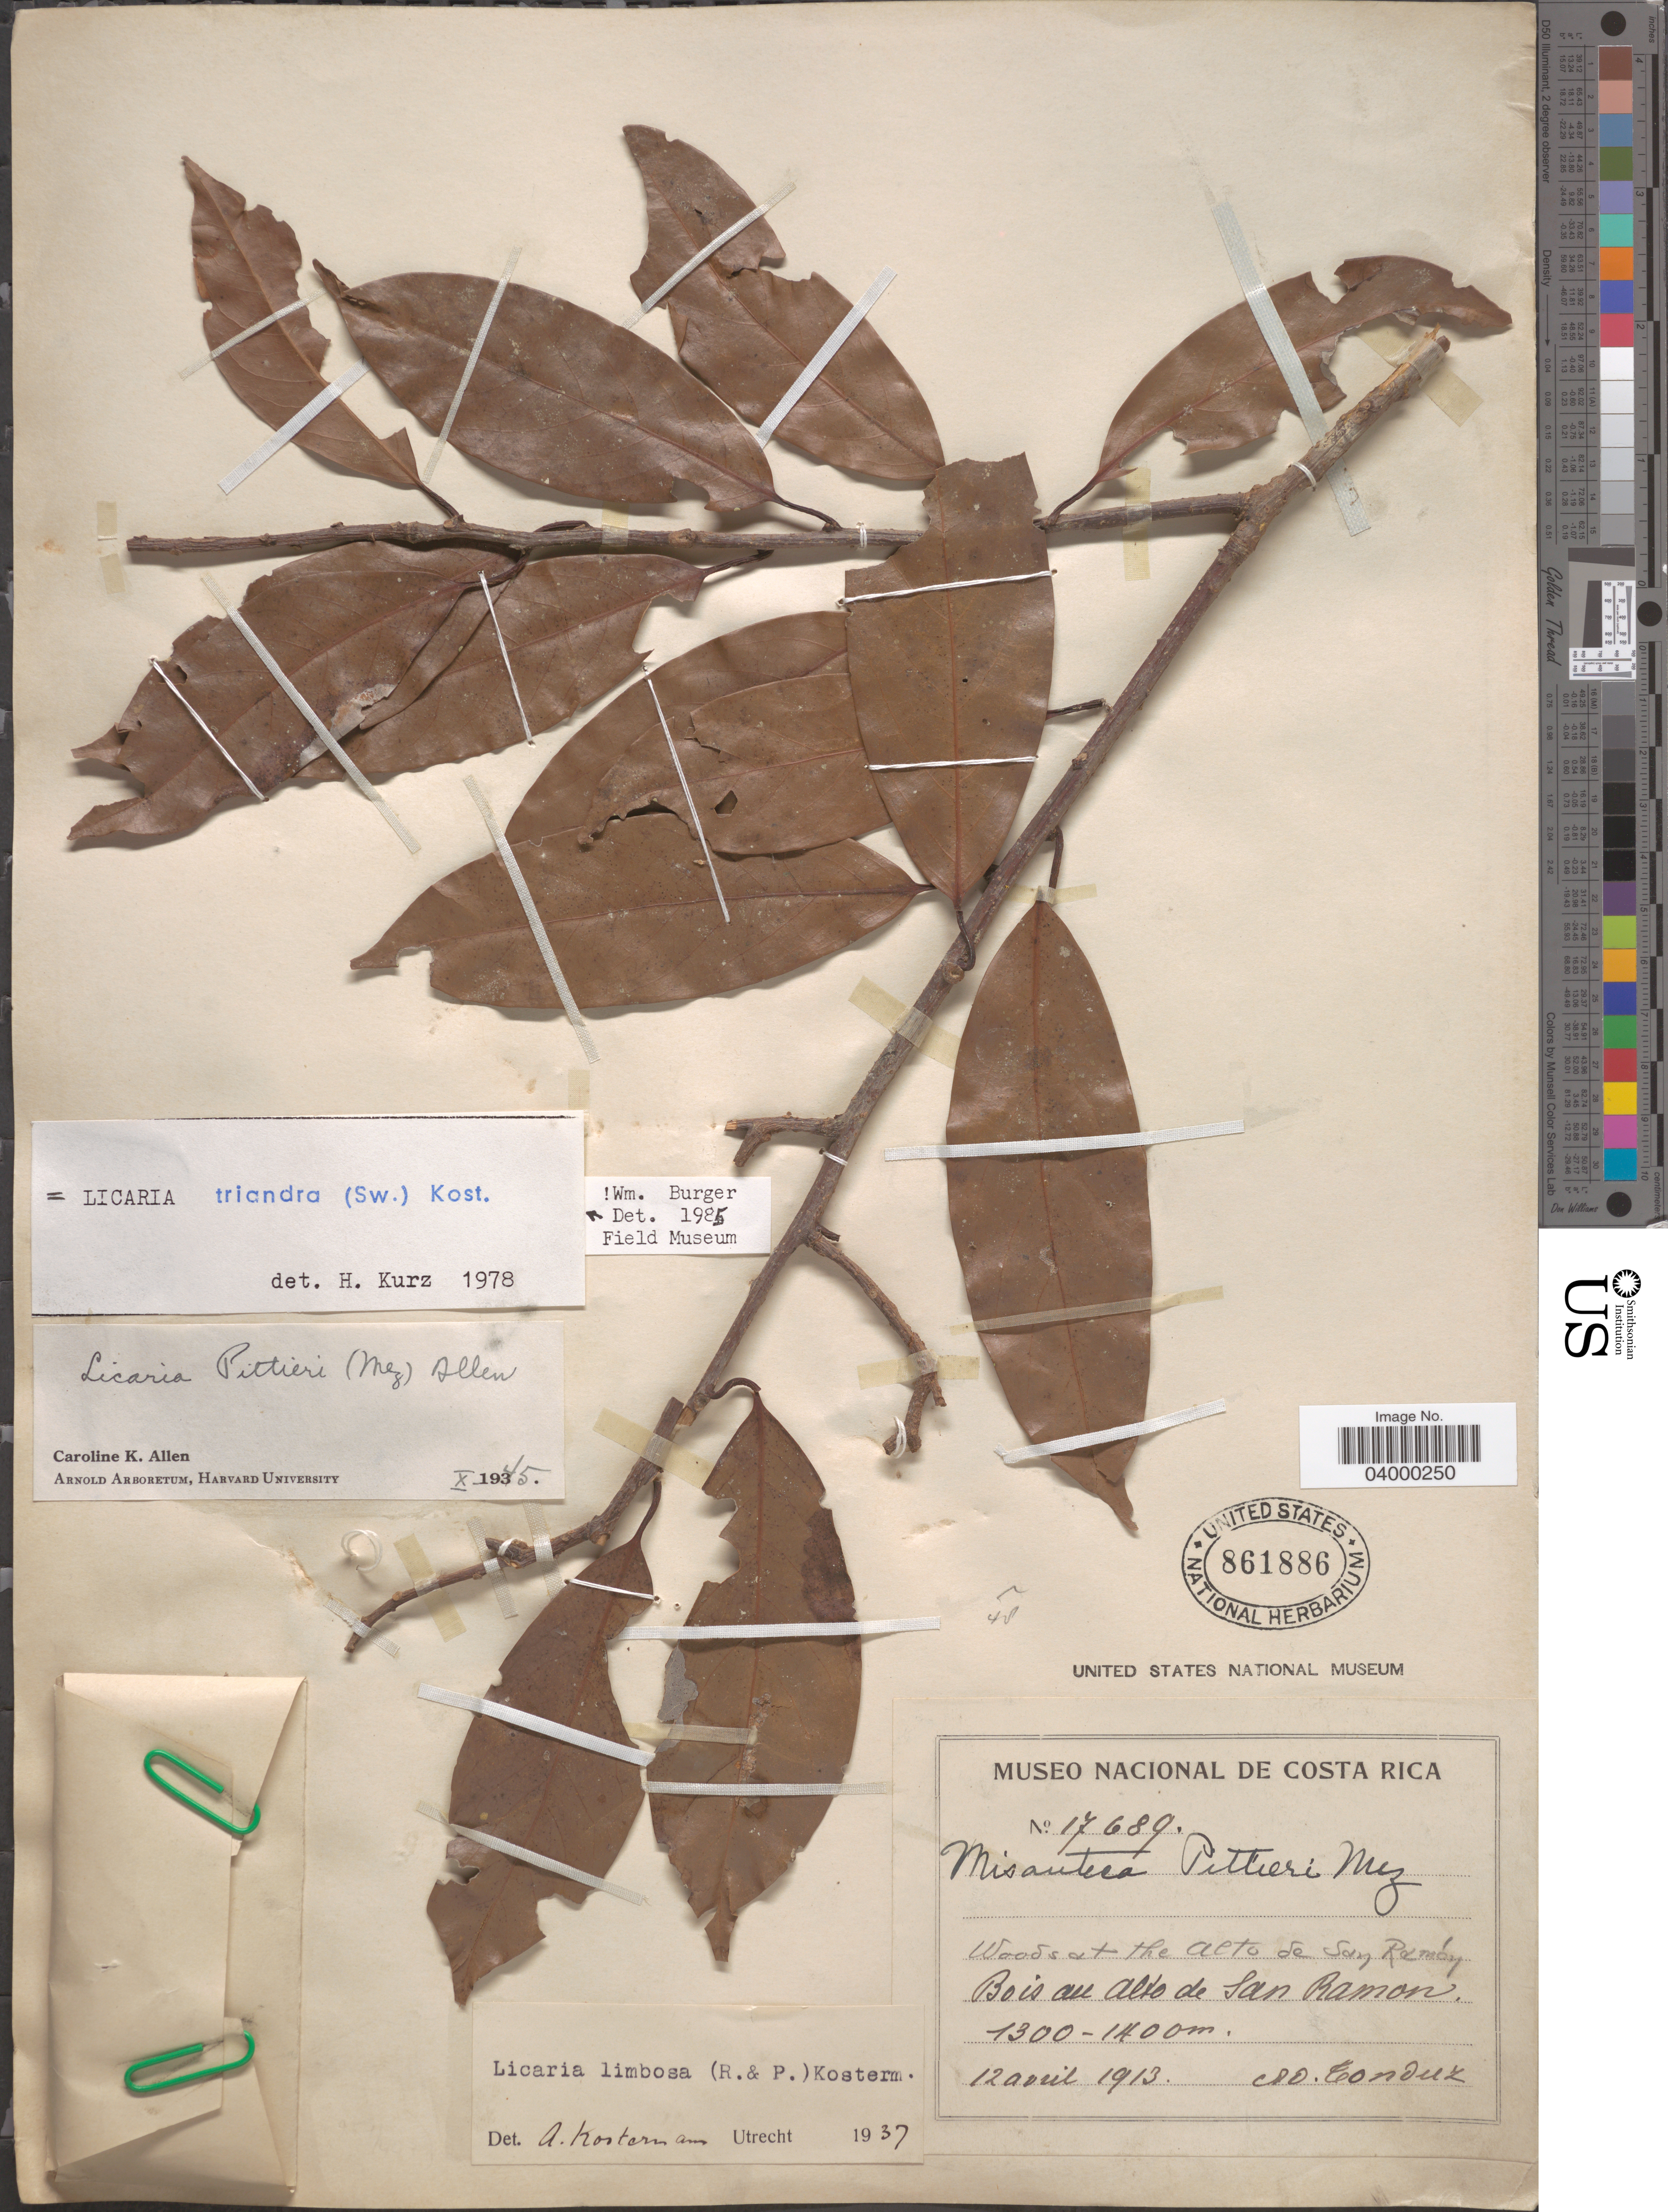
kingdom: Plantae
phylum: Tracheophyta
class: Magnoliopsida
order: Laurales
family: Lauraceae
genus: Licaria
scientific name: Licaria triandra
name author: (Sw.) Kosterm.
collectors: A. Tonduz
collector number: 17689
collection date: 1913-04-12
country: Costa Rica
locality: Woods at the alto de San Ramón. Bois au Alto de San Ramon.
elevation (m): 1300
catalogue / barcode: US 861886